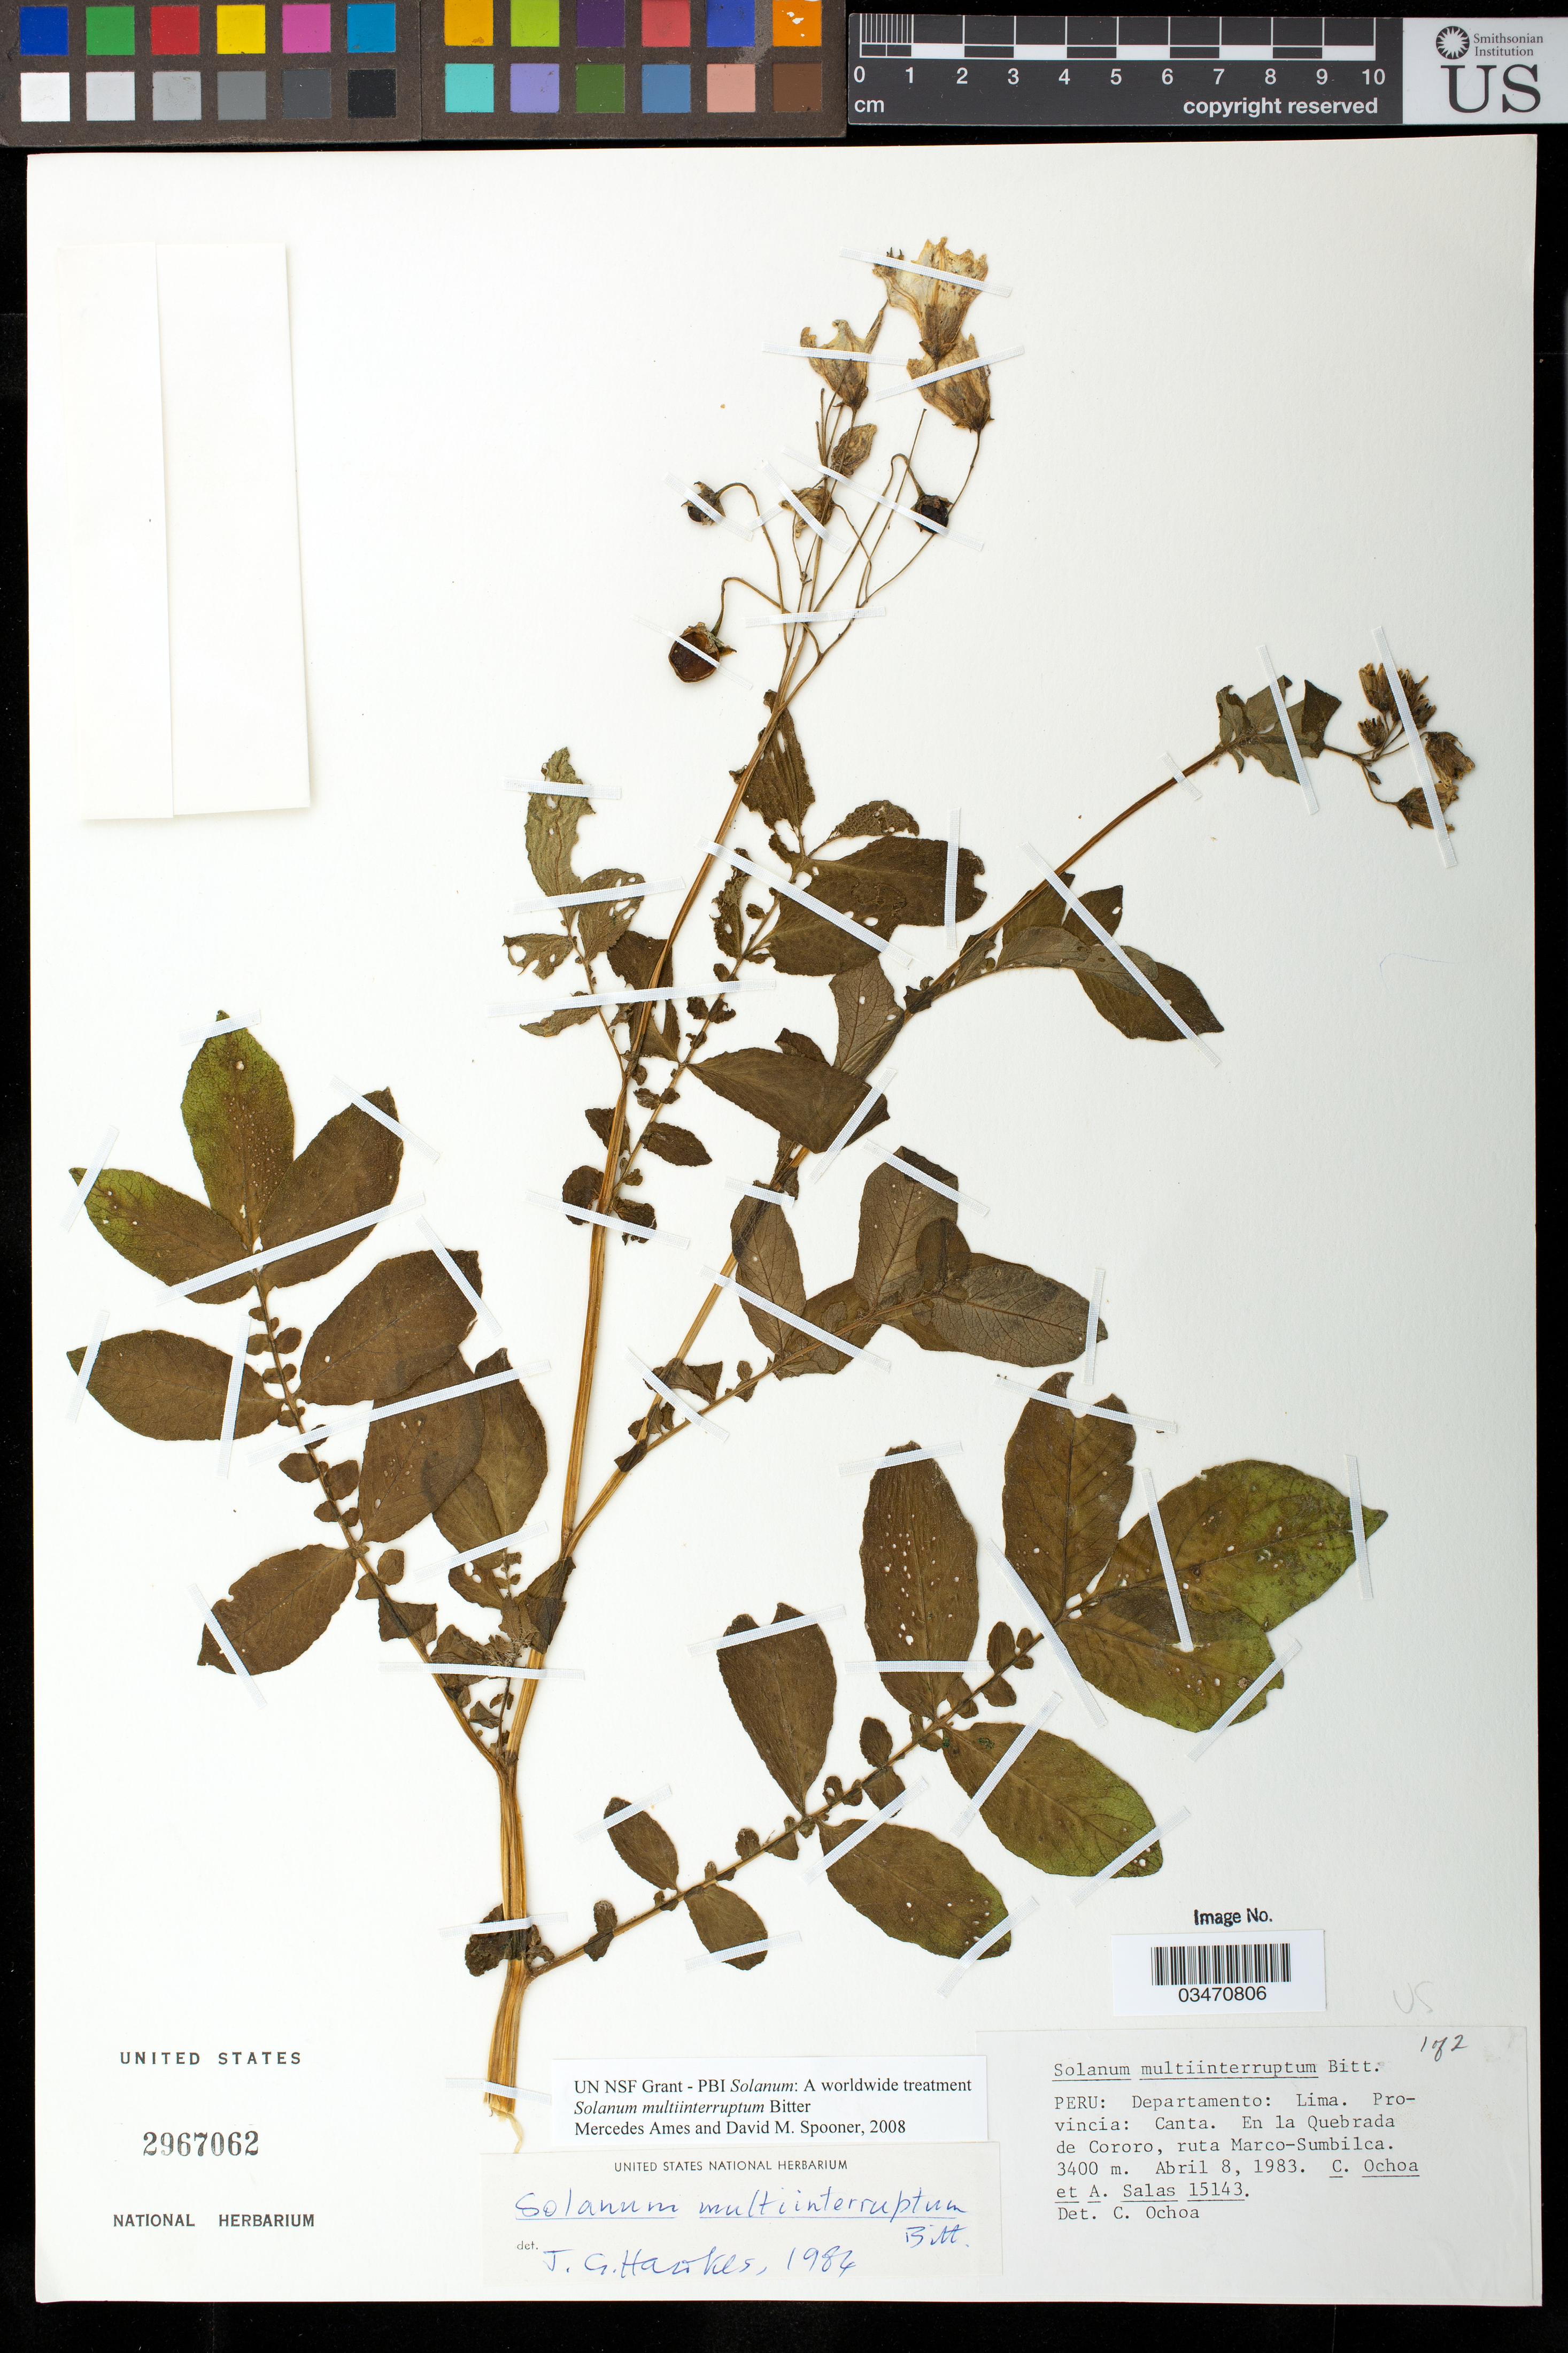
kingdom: Plantae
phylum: Tracheophyta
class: Magnoliopsida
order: Solanales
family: Solanaceae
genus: Solanum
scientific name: Solanum multiinterruptum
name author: Bitter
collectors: C. Ochoa & A. Salas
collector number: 15143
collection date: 1983-04-08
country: Peru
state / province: Lima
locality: Departamento: Lima. Provincia: Canta. En la Quebrada de Cororo, ruta Marco-Sumbilca.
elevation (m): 3400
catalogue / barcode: US 2967062